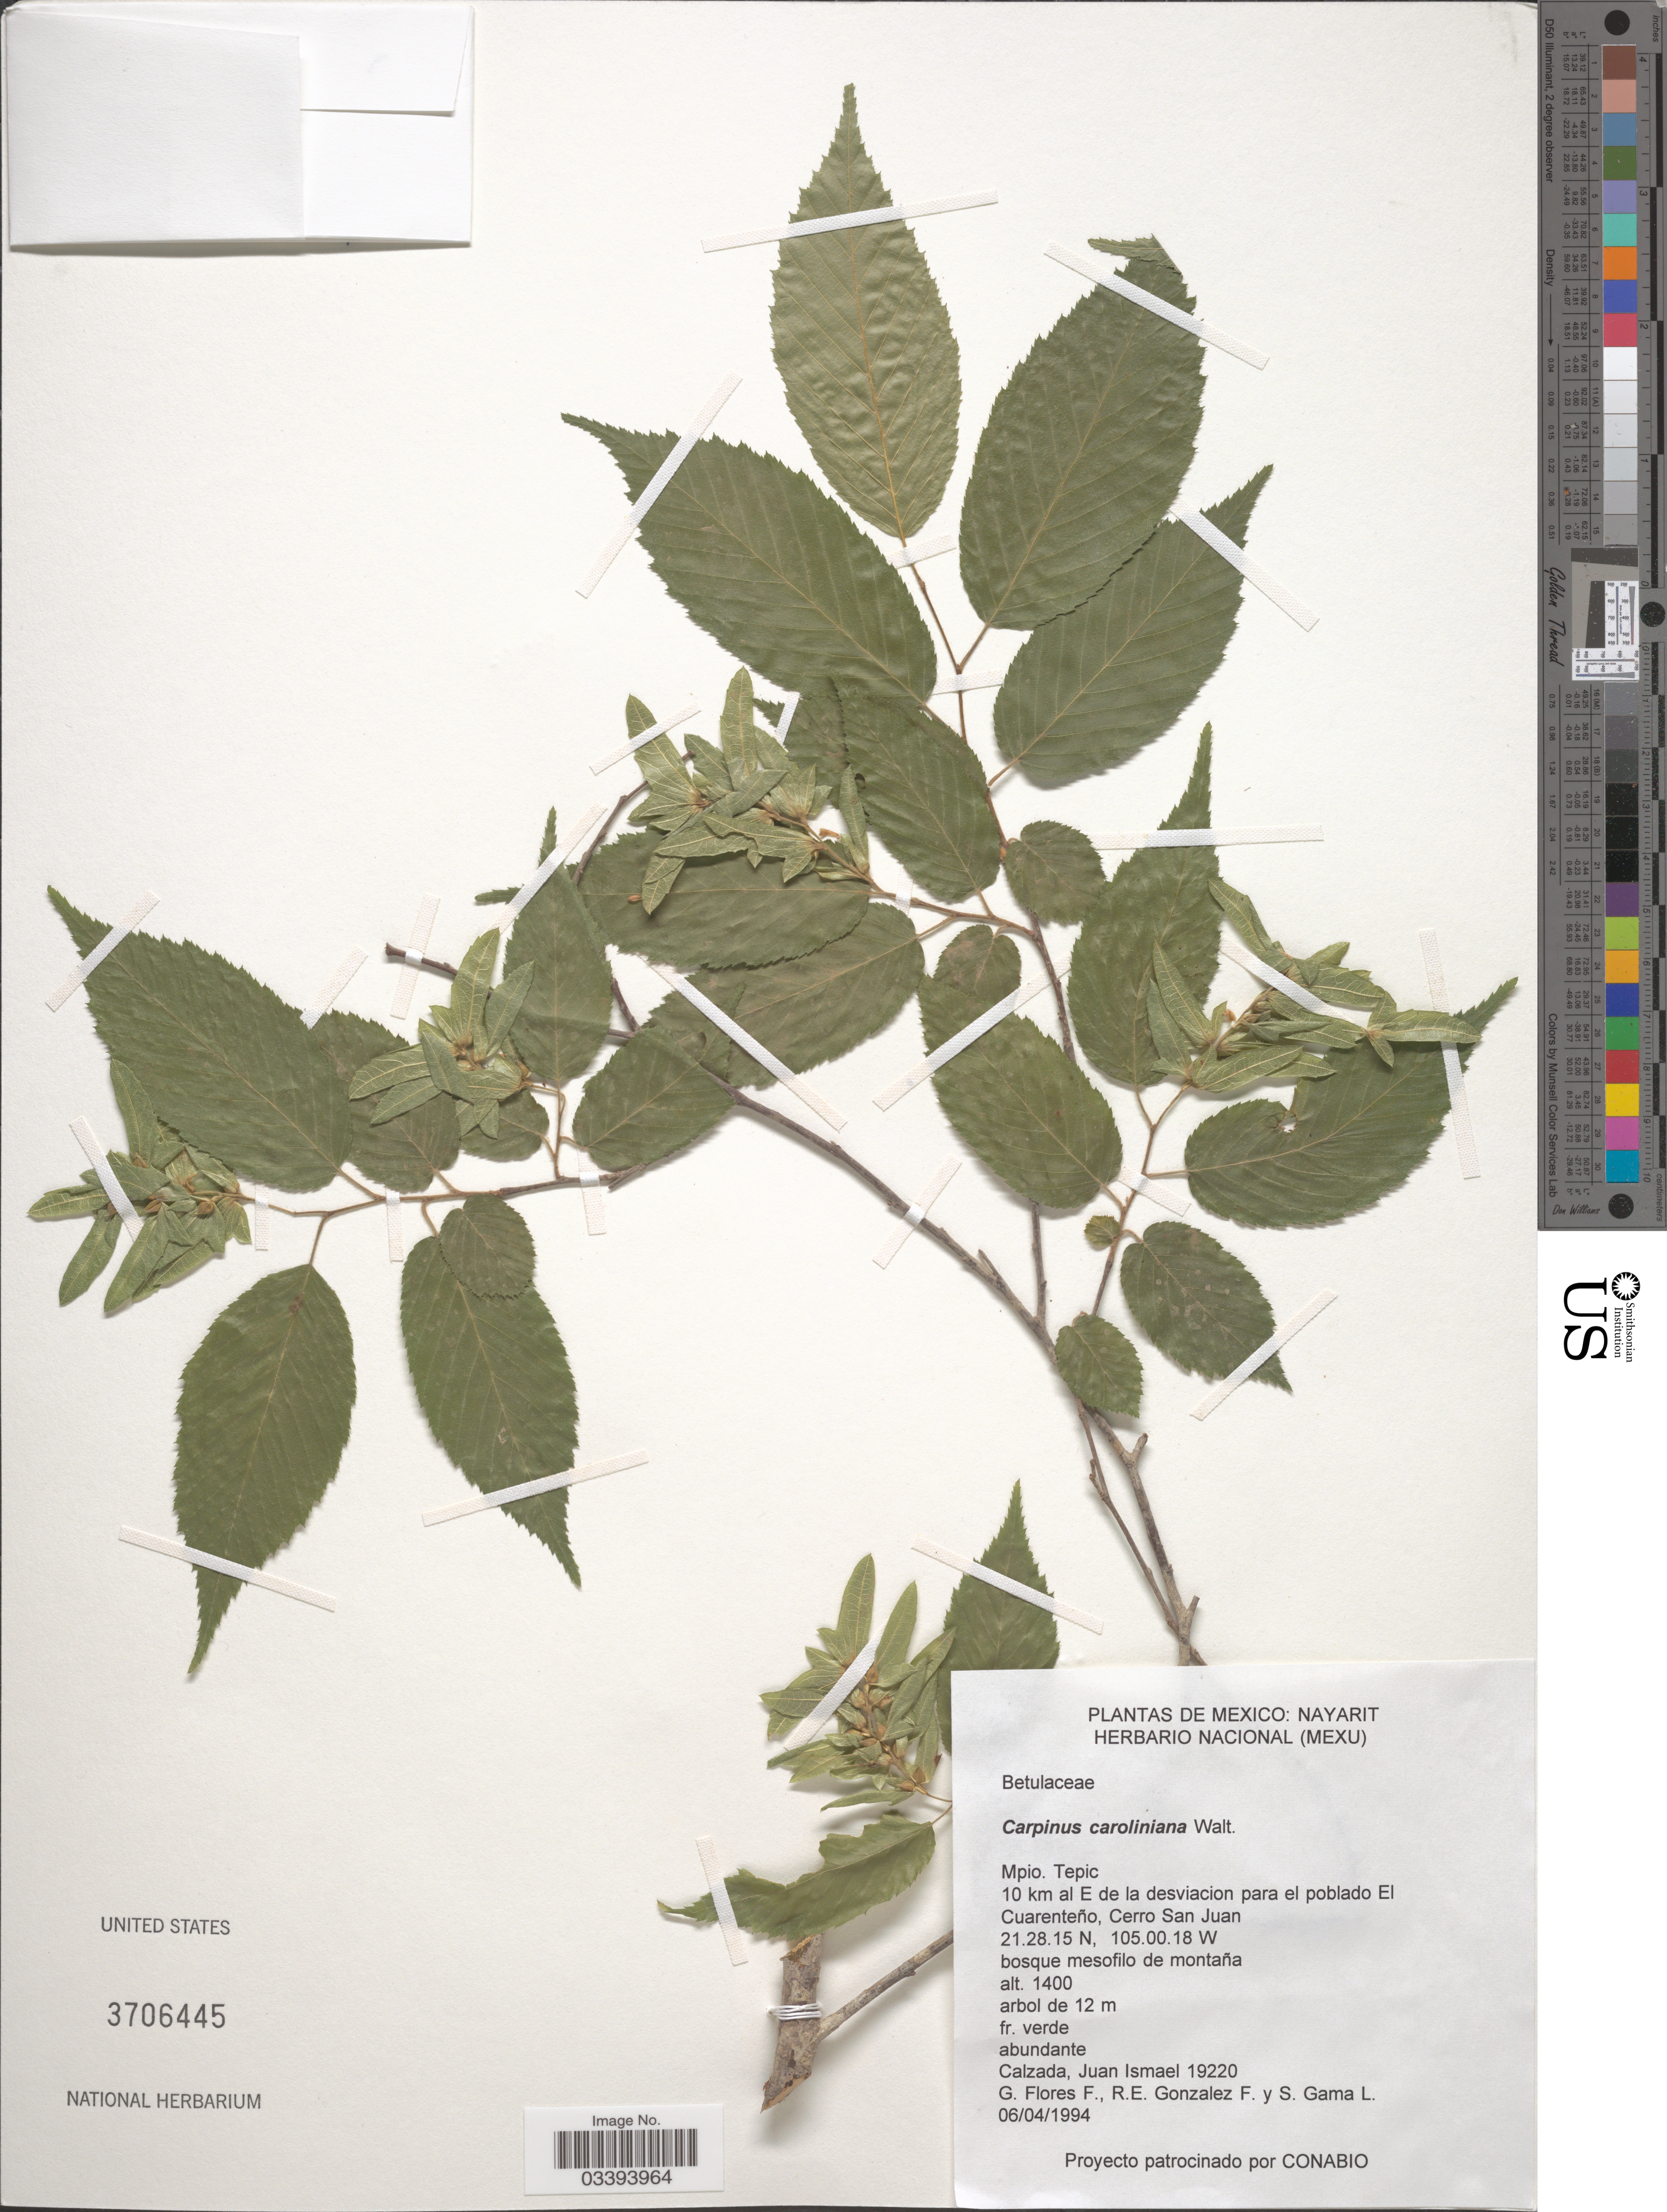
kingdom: Plantae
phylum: Tracheophyta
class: Magnoliopsida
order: Fagales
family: Betulaceae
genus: Carpinus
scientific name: Carpinus caroliniana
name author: Walter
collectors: J. I. Calzada, G. Flores F., R. E. Gonzalez F. & S. Gama López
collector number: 19220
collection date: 1994-04-06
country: Mexico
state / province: Nayarit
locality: Mpio. Tepic. 10 km al E de la desviacion para el poblado El Cuarenteño, Cerro San Juan.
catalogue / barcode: US 3706445